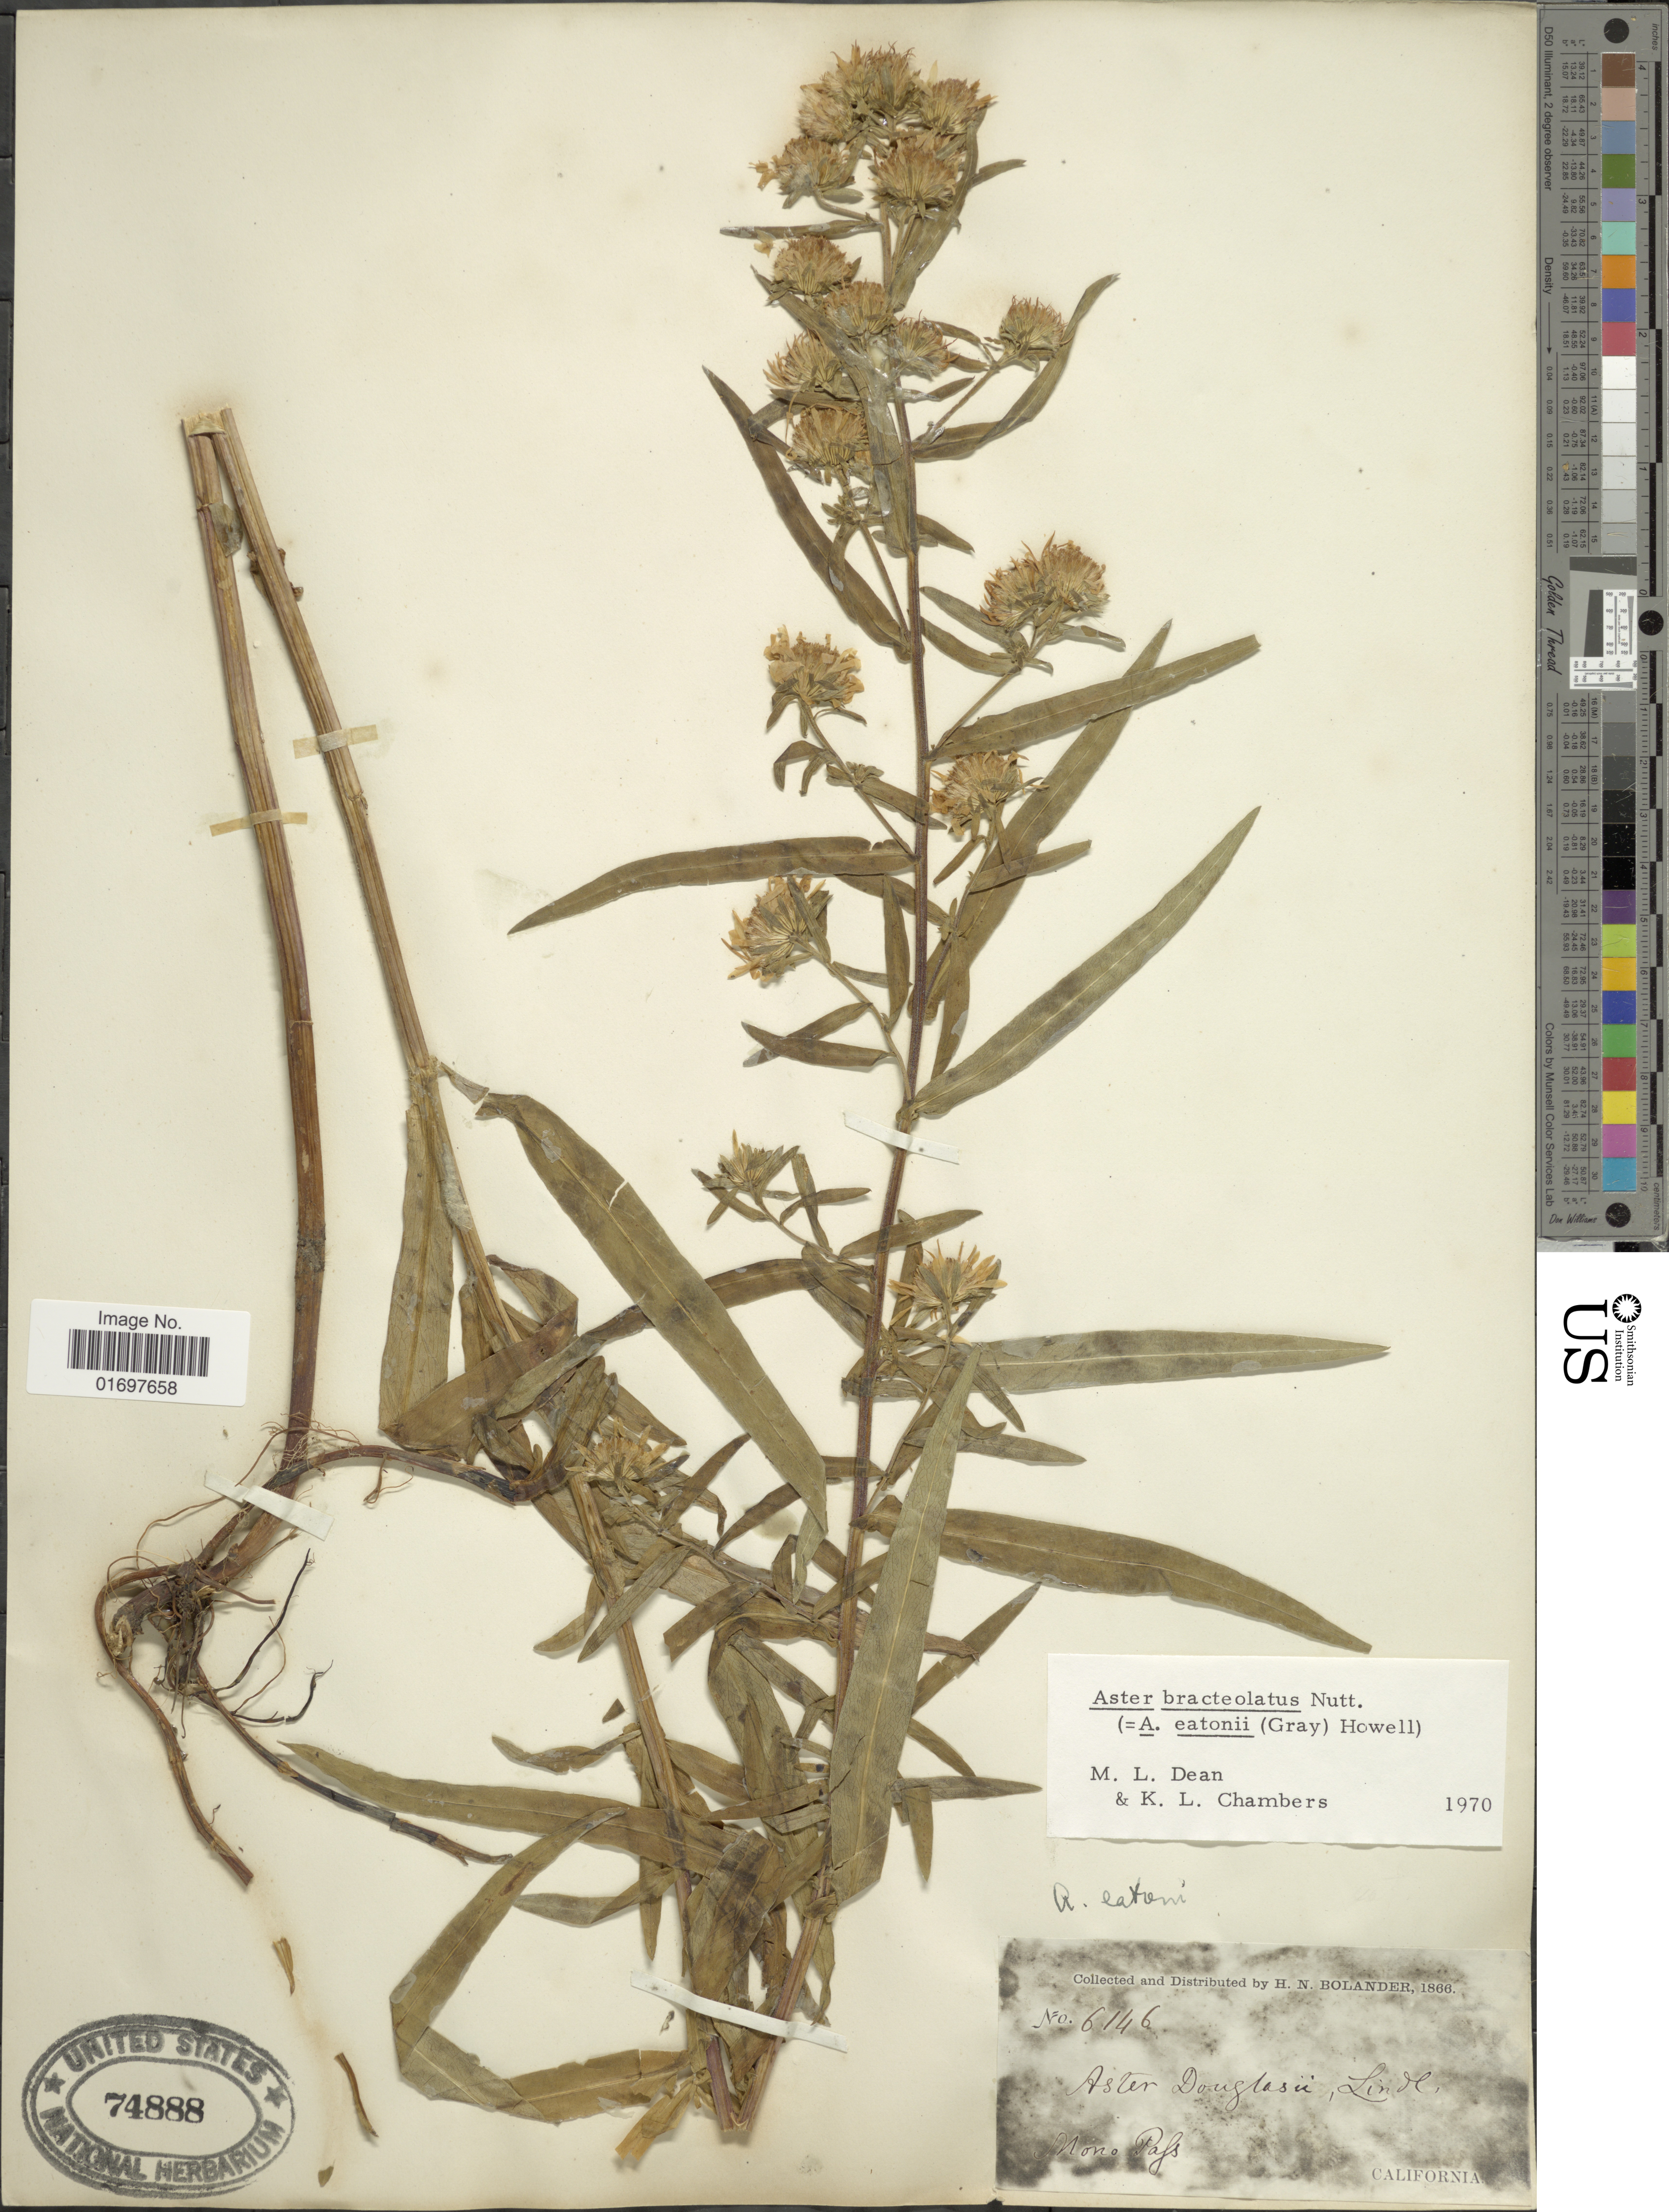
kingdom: Plantae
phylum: Tracheophyta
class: Magnoliopsida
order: Asterales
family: Asteraceae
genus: Symphyotrichum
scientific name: Symphyotrichum bracteolatum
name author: (Nutt.) G.L. Nesom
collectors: H. Bolander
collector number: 6146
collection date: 1866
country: United States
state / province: California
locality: Mono Pafs, California.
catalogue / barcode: US 74888